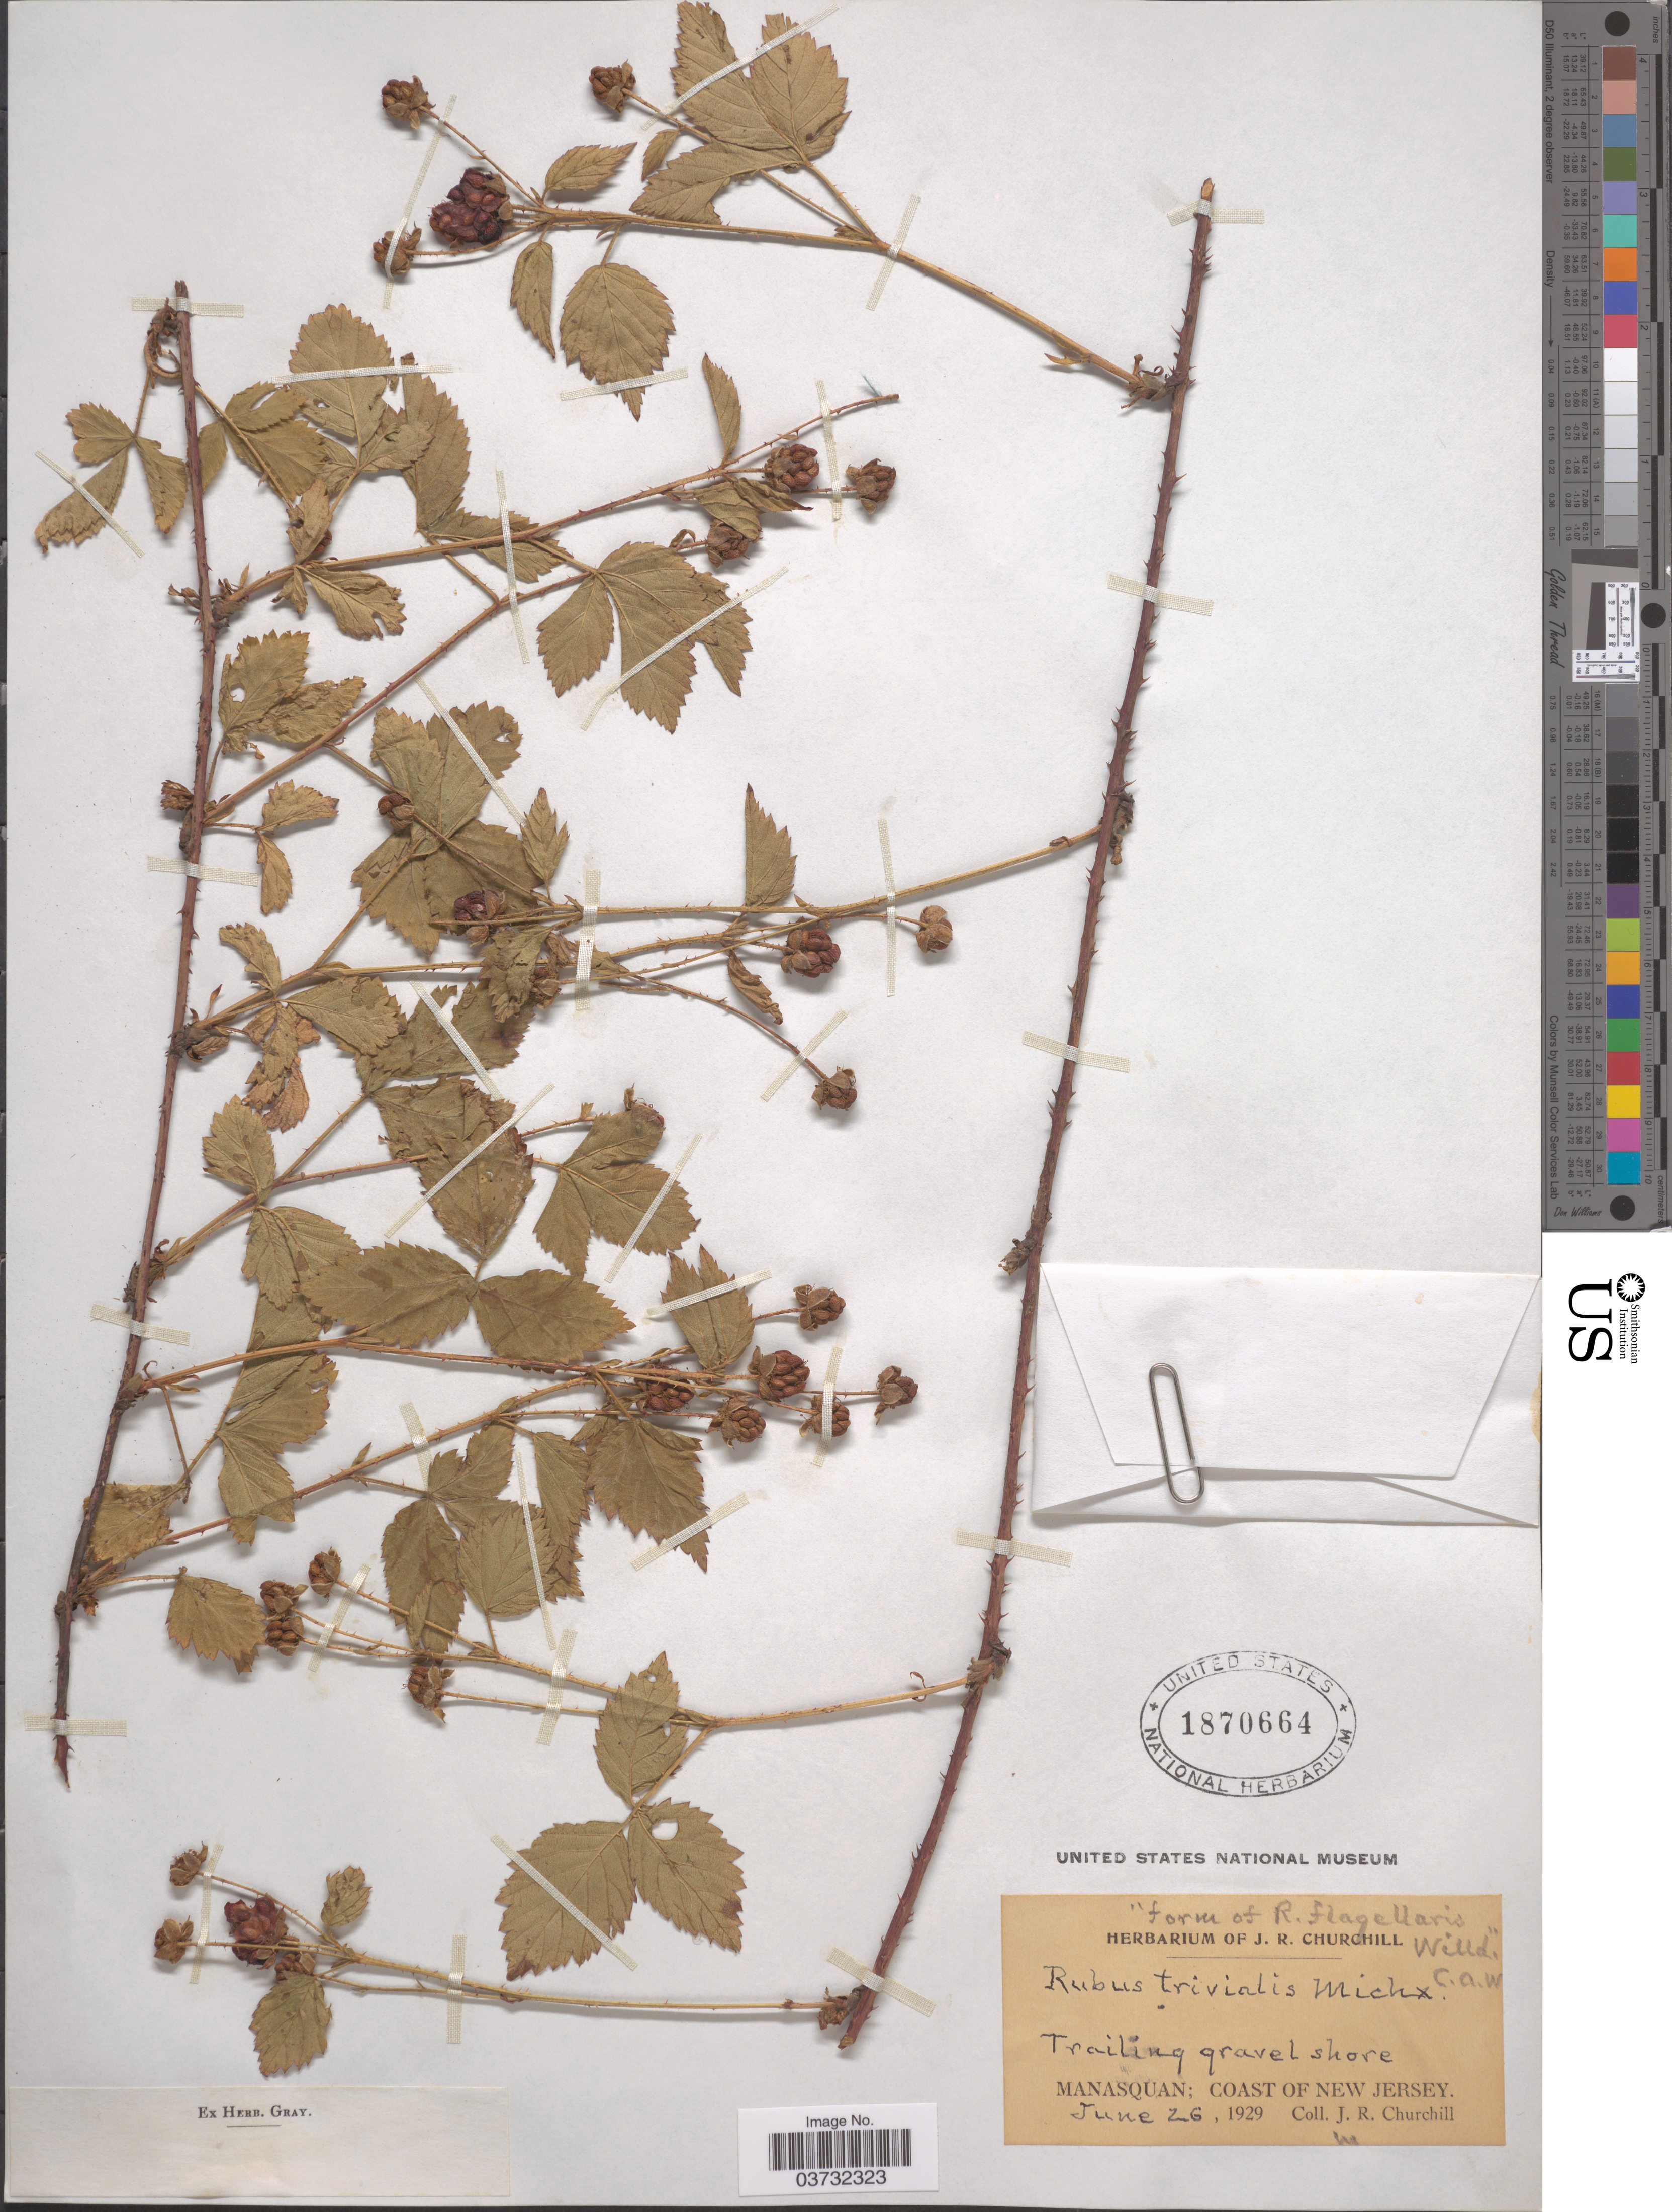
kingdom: Plantae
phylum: Tracheophyta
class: Magnoliopsida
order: Rosales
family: Rosaceae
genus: Rubus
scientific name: Rubus trivialis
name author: Michx.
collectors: J. Churchill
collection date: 1929-06-26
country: United States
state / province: New Jersey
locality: Manasquan; Coast of New Jersey.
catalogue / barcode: US 1870664